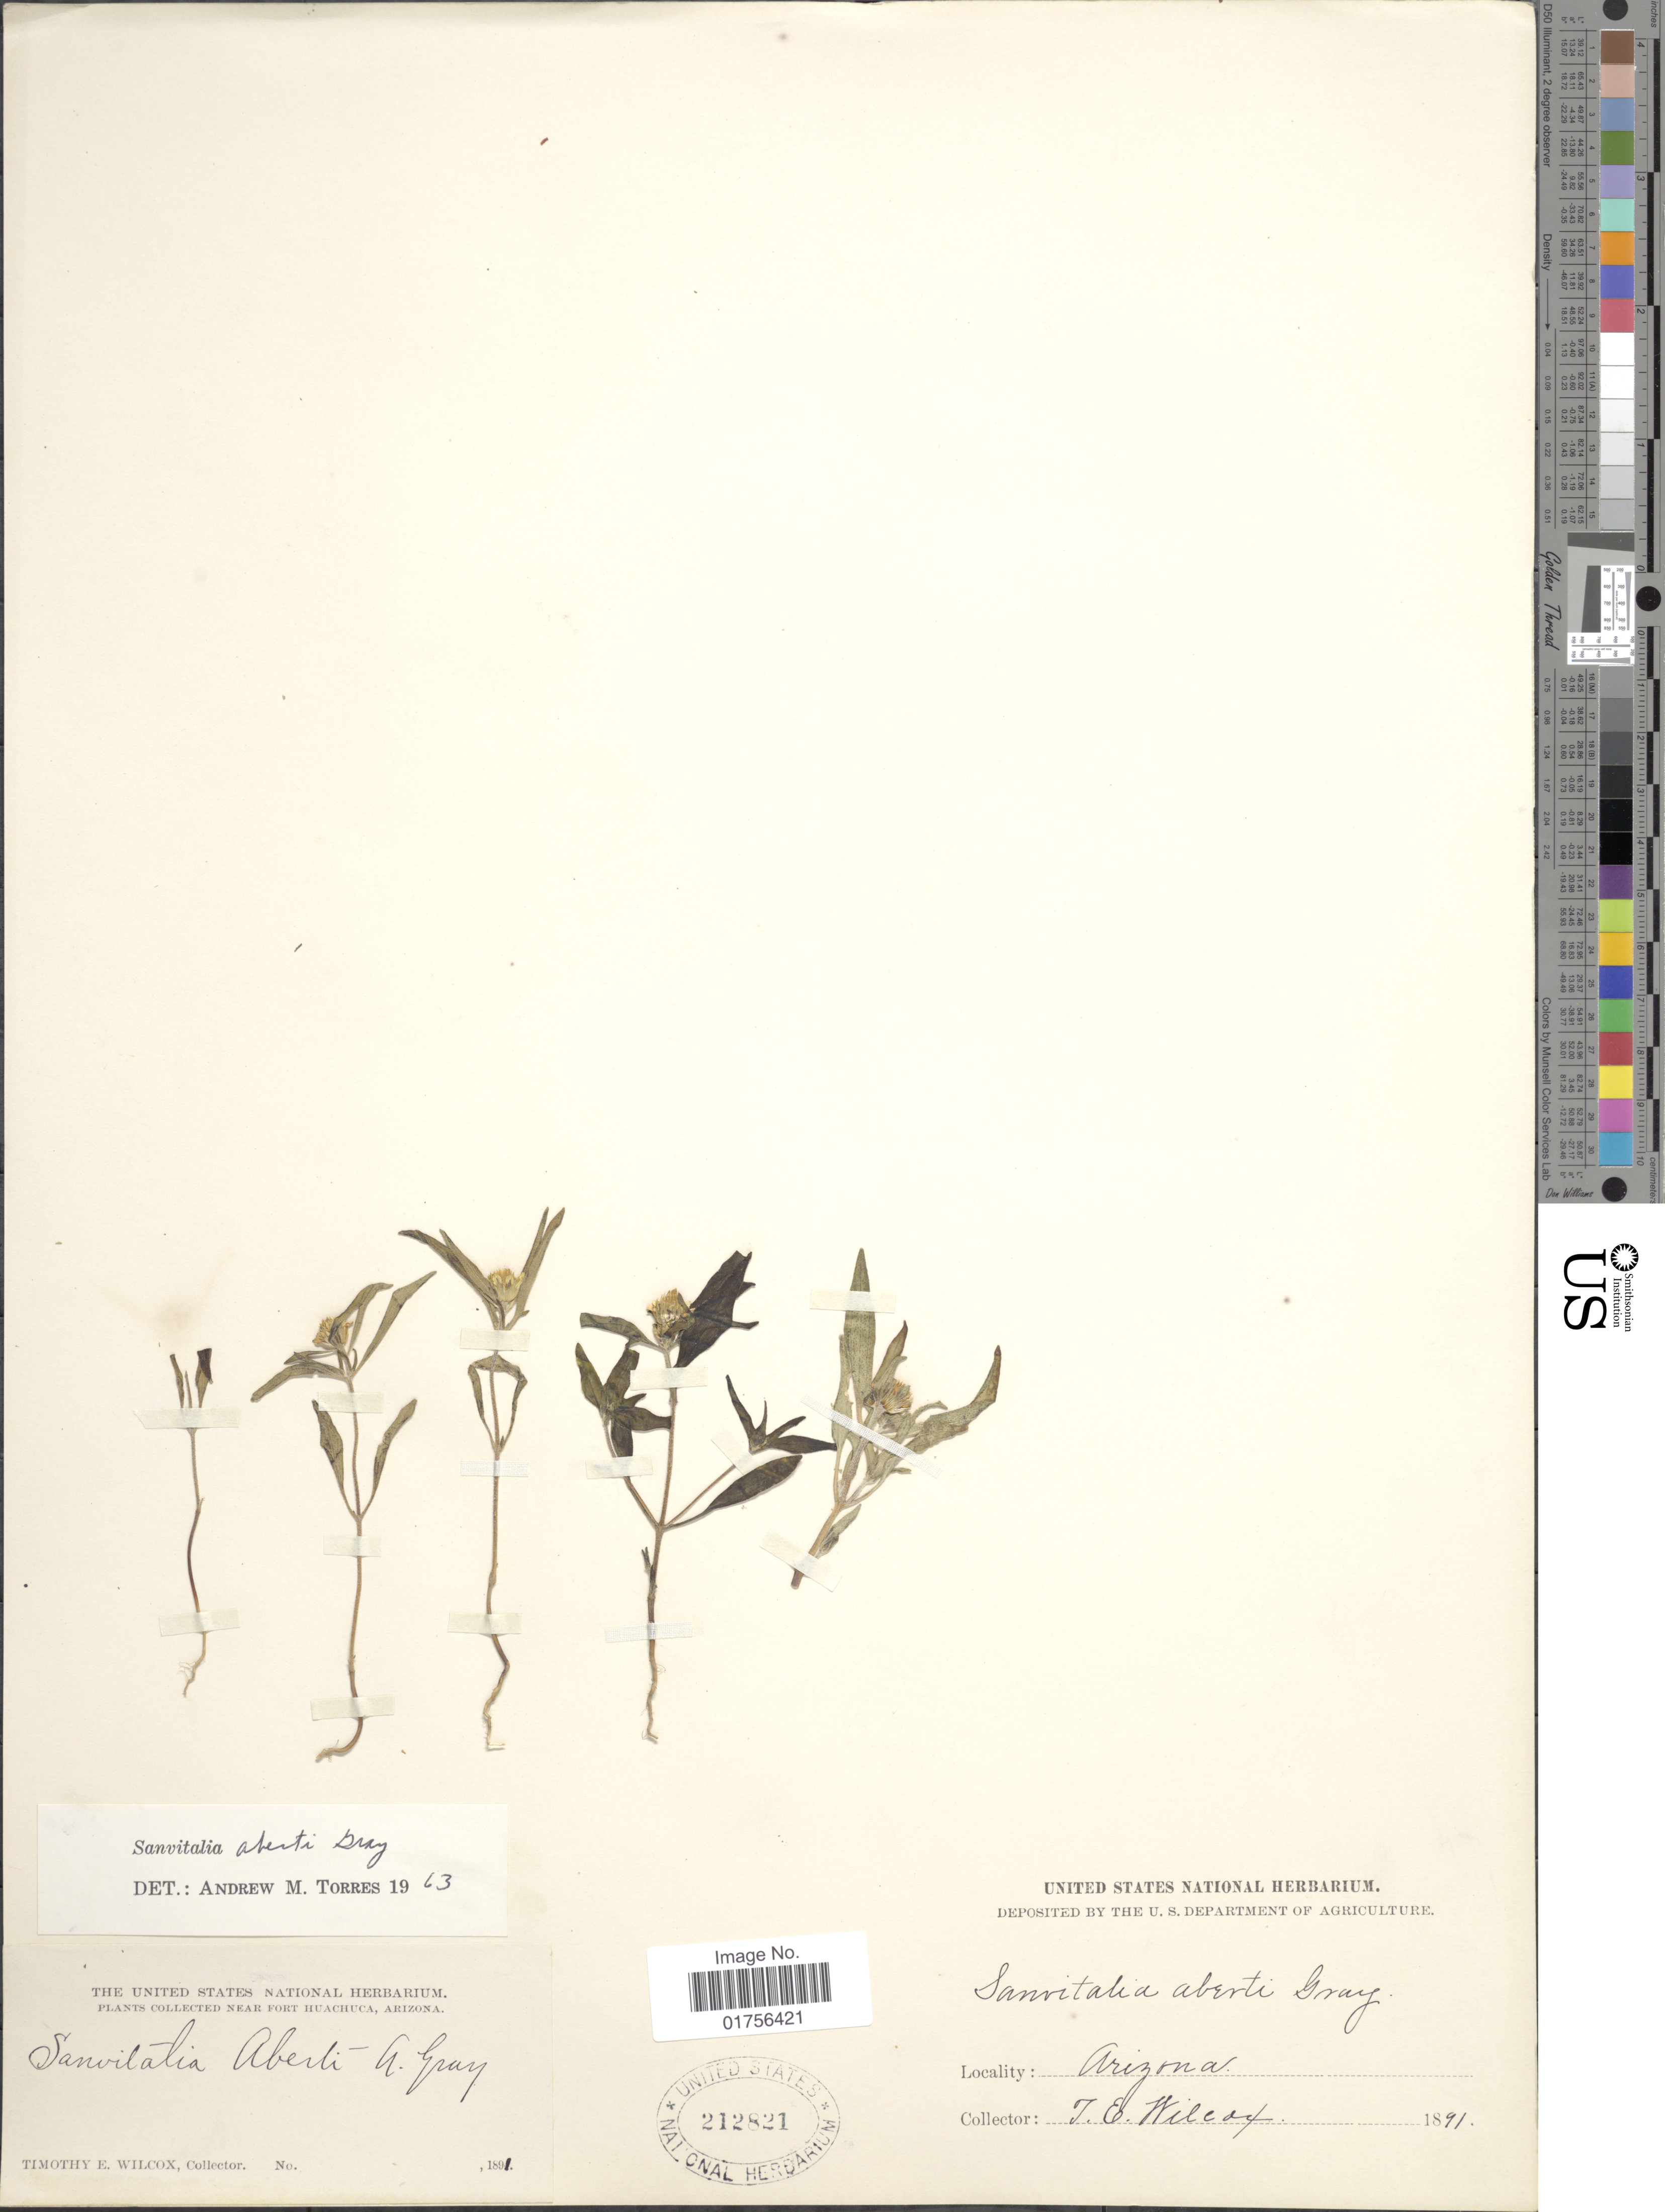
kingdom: Plantae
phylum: Tracheophyta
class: Magnoliopsida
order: Asterales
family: Asteraceae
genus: Sanvitalia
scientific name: Sanvitalia aberti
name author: A. Gray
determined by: Skibicki, Samuel V.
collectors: T. E. Wilcox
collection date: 1891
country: United States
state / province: Arizona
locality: Near Fort Huachuca, Arizona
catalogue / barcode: US 212821